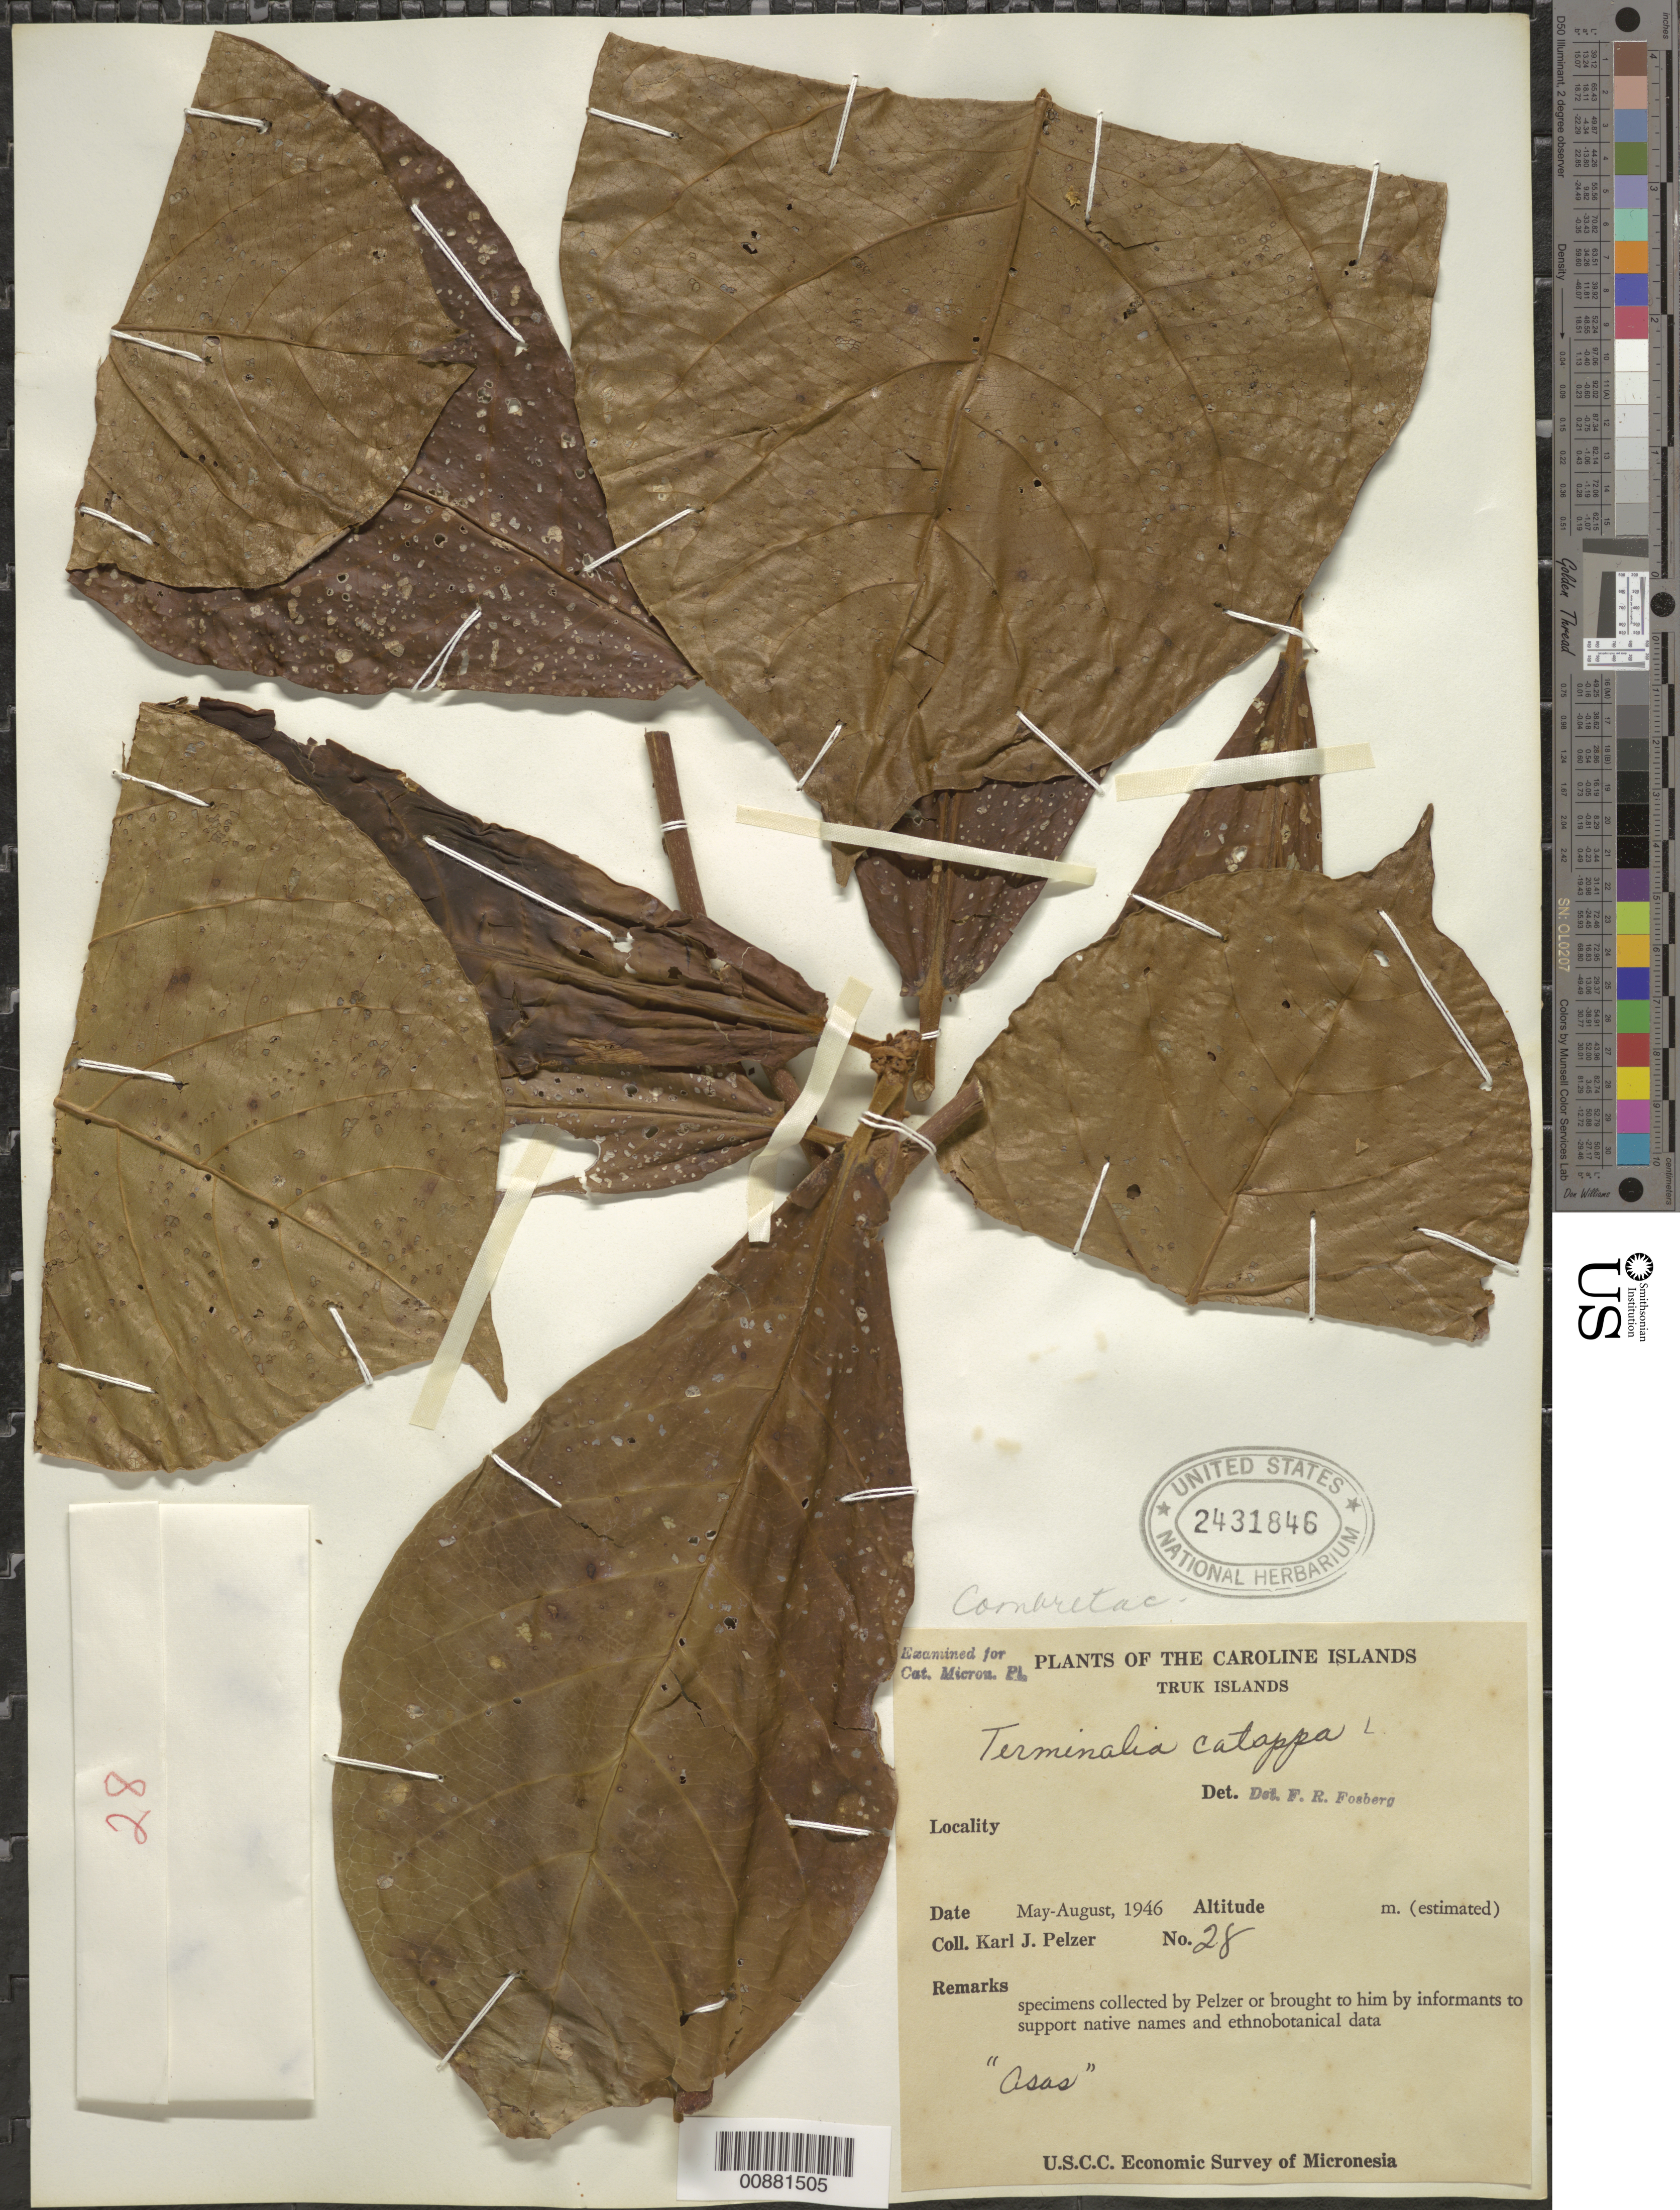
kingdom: Plantae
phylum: Tracheophyta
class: Magnoliopsida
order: Myrtales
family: Combretaceae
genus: Terminalia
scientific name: Terminalia catappa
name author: L.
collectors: K. J. Pelzer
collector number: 28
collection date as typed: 01 May 1946 to 30 Aug 1946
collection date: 1946-05-01/1946-08-30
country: Micronesia, Federated States of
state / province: Truk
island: Truk (Chuuk) Is.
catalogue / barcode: US 2431846